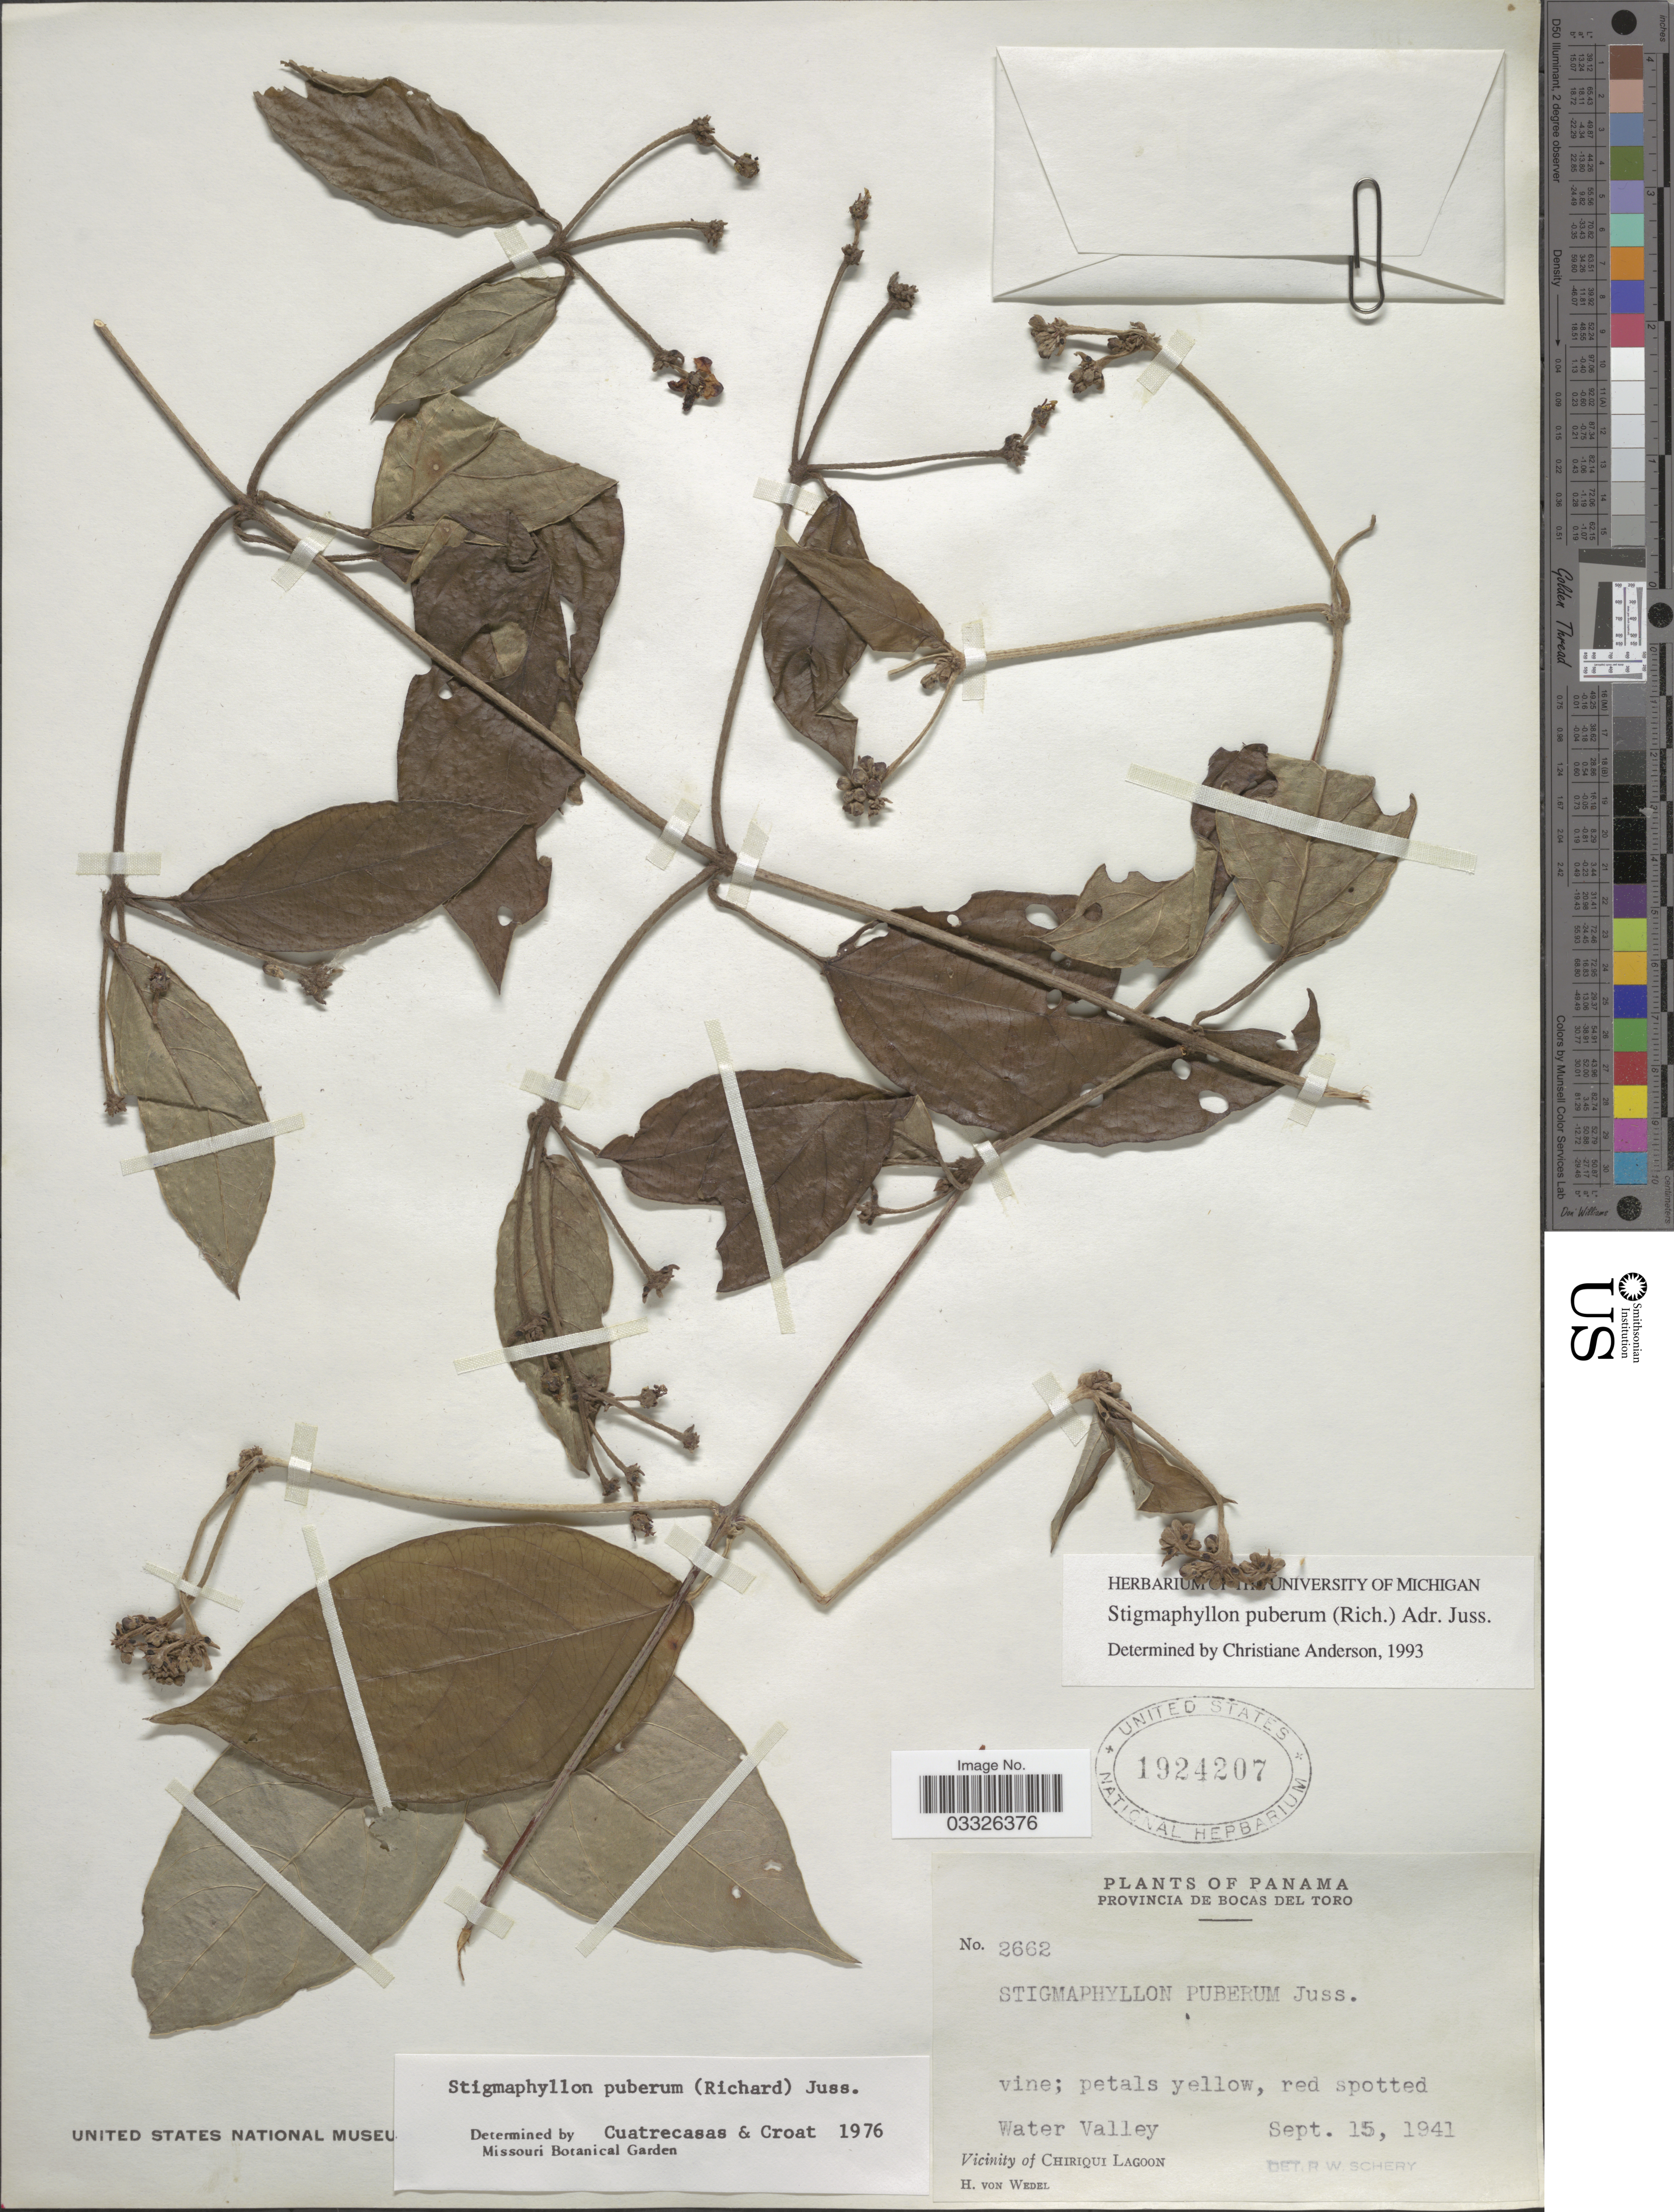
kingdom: Plantae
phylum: Tracheophyta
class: Magnoliopsida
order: Malpighiales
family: Malpighiaceae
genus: Stigmaphyllon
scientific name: Stigmaphyllon puberum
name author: (Rich.) A. Juss.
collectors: H. von Wedel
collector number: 2662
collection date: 1941-09-15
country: Panama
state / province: Bocas del Toro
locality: Water Valley. Vicinity of Chiriqui Lagoon.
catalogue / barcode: US 1924207